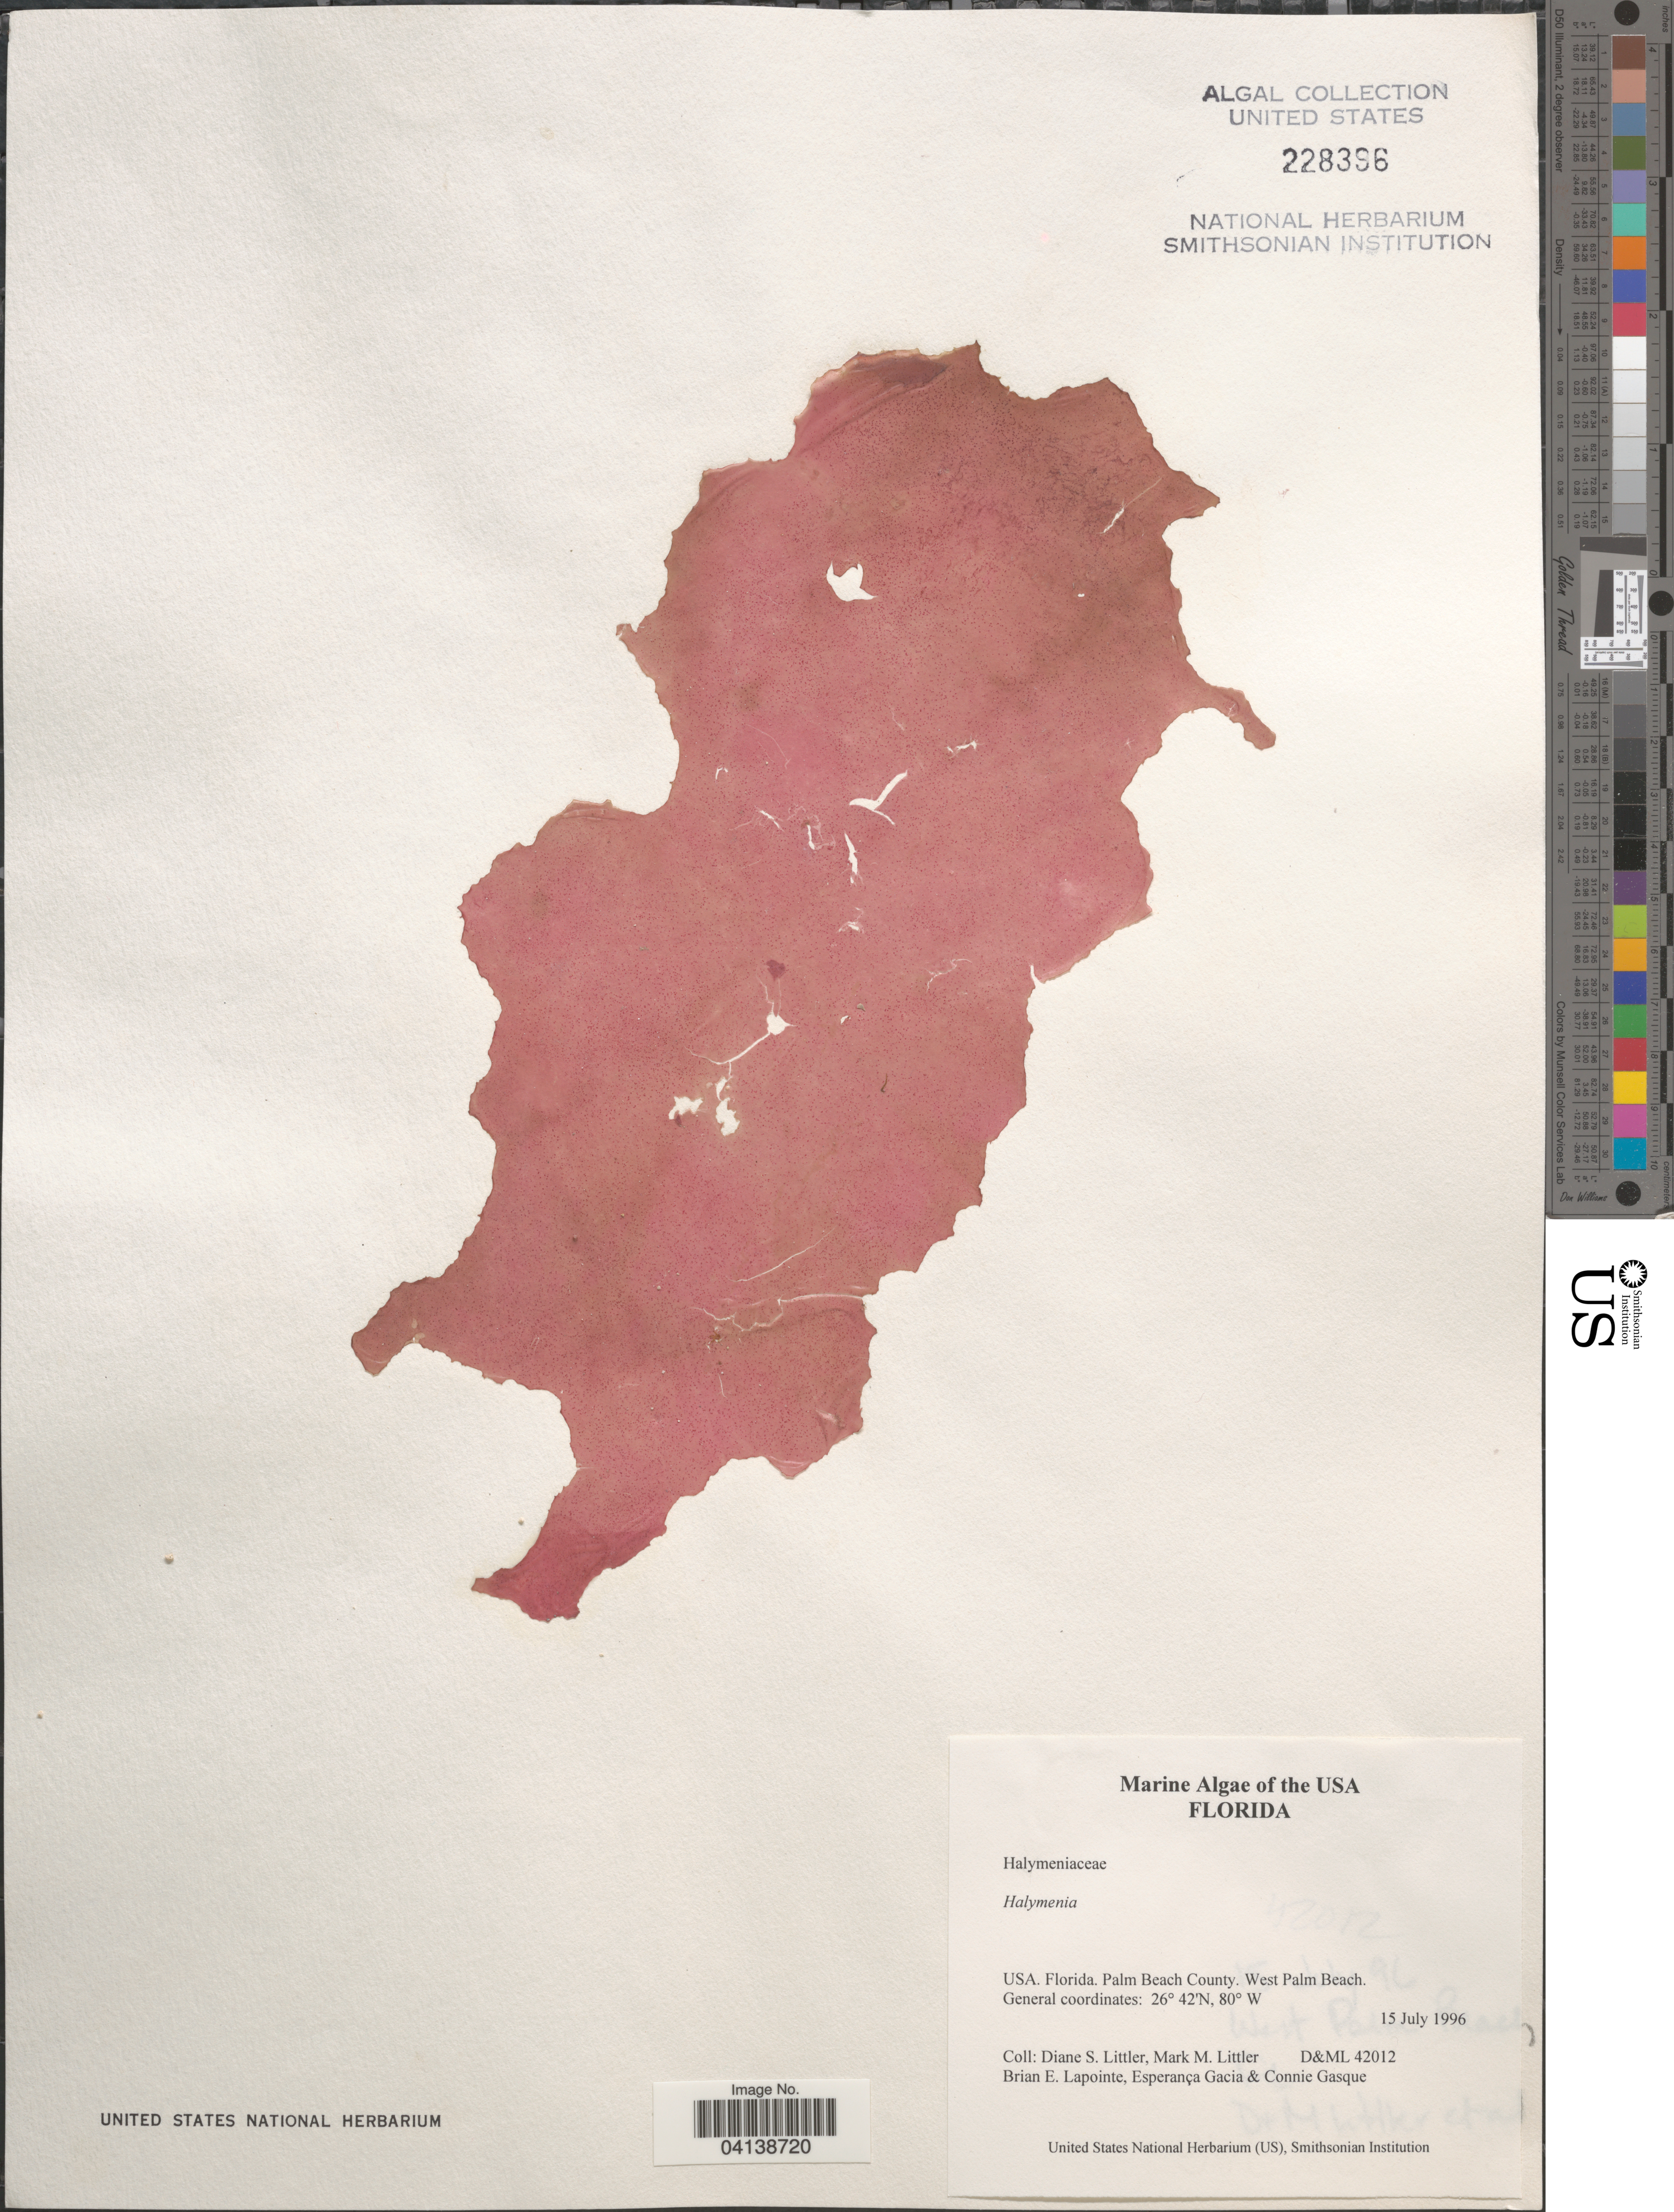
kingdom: Plantae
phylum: Rhodophyta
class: Florideophyceae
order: Halymeniales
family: Halymeniaceae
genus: Halymenia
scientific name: Halymenia sp.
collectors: D. S. Littler, M. M. Littler, B. Lapointe, E. Gacia & C. Gasque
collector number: D&ML42012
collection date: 1996-07-15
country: United States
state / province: Florida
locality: Palm Beach County. West Palm Beach.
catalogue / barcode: US 228396